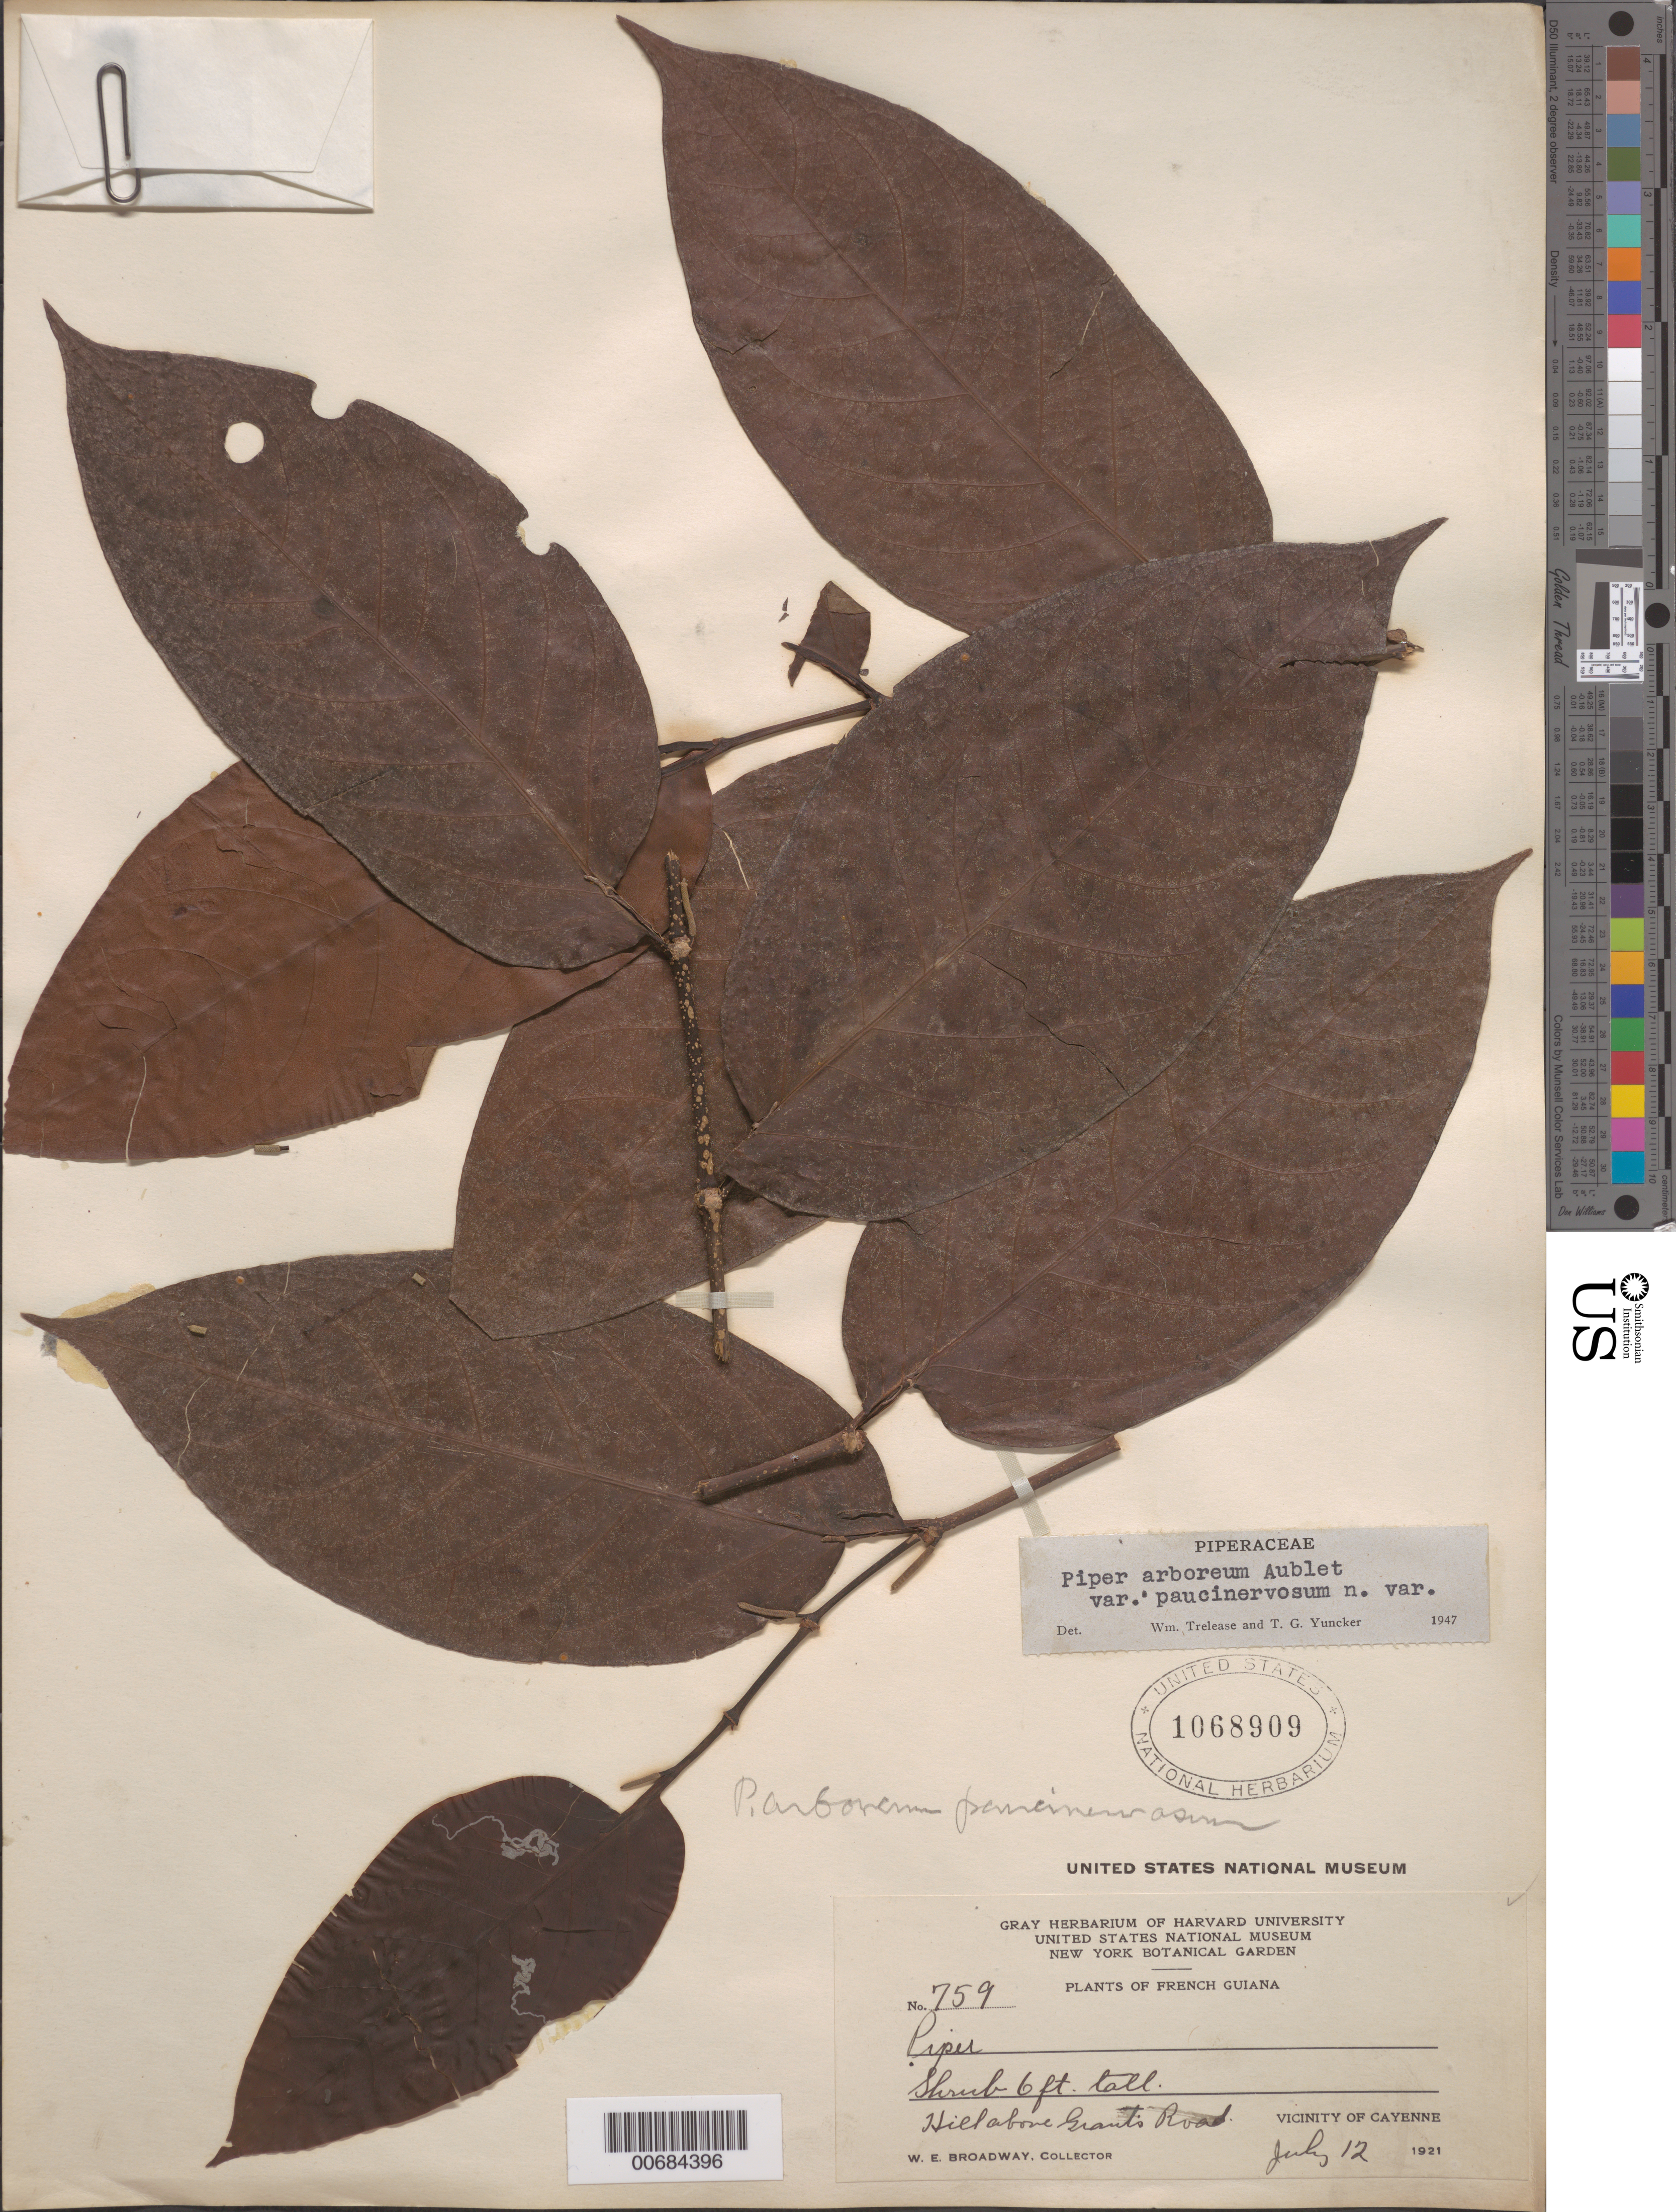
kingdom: Plantae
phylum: Tracheophyta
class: Magnoliopsida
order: Piperales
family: Piperaceae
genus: Piper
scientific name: Piper arboreum var. paucinervium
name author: Trel. & Yunck.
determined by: Trelease, W.; Yuncker, T. G.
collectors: W. E. Broadway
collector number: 759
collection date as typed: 12-Jul-21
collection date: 1921-07-12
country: French Guiana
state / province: Cayenne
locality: Cayenne, vic., hill above Grant's Road, Matabon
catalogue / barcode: US 1068909